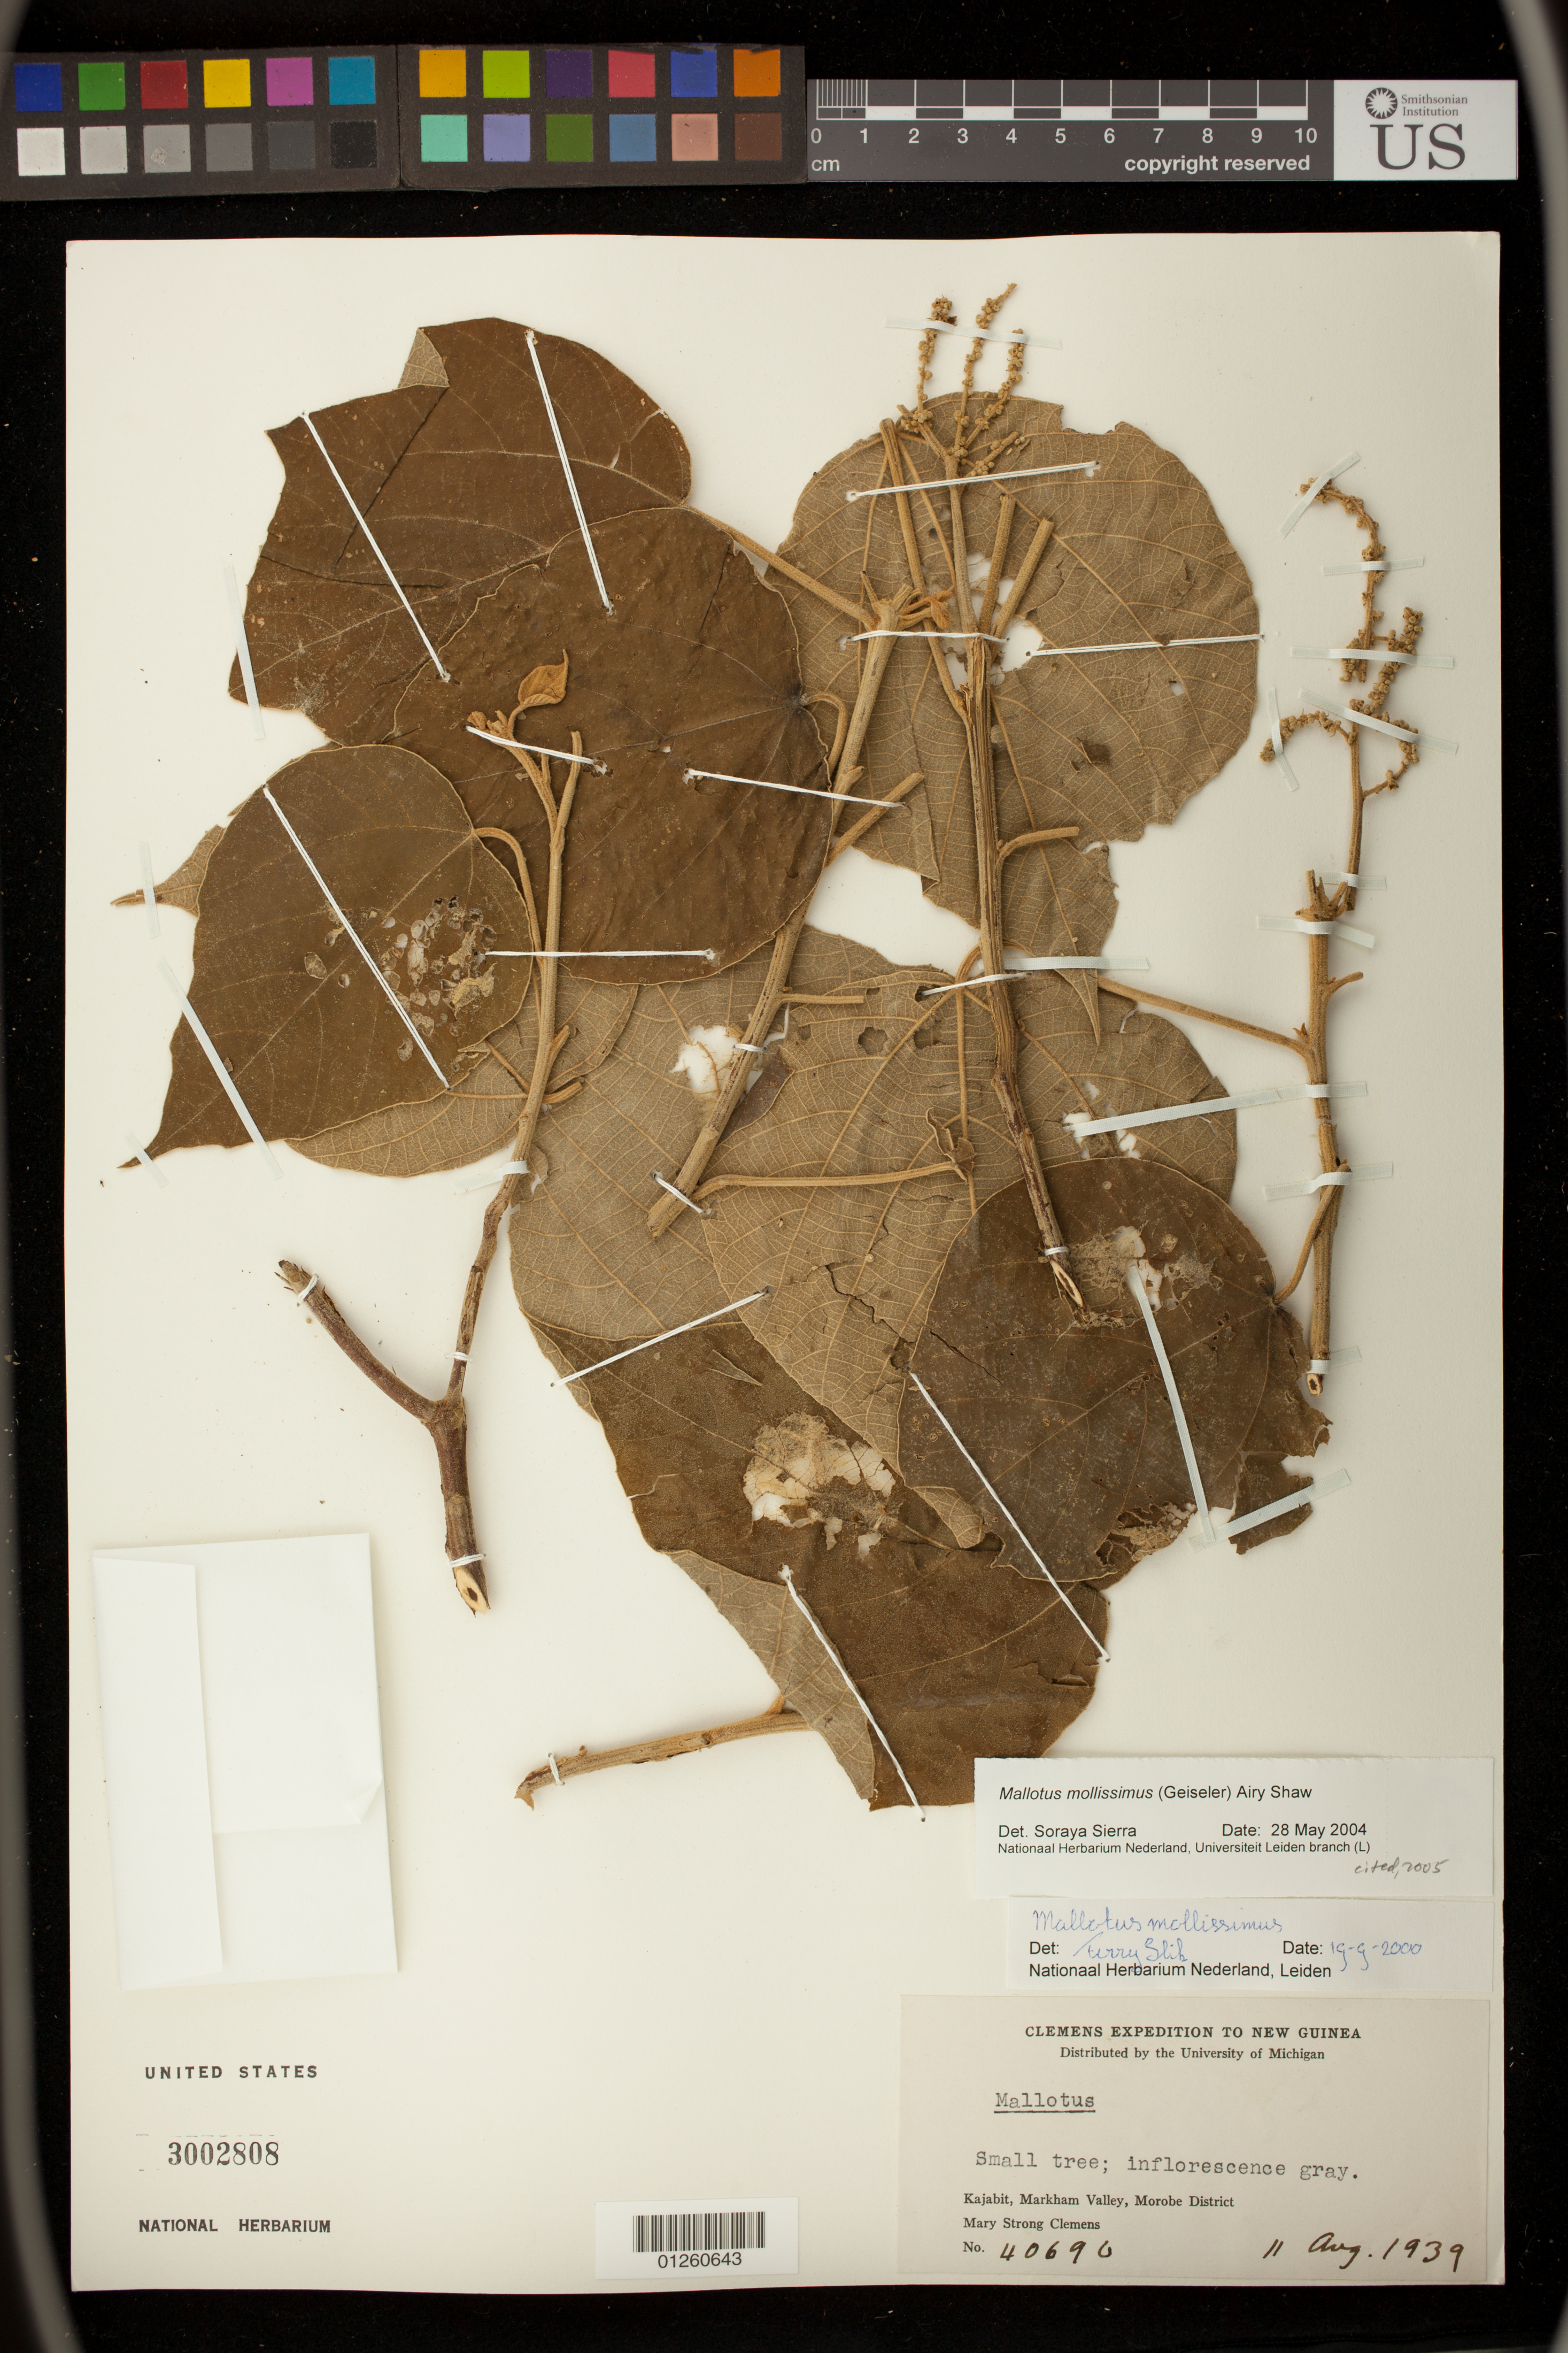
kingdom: Plantae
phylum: Tracheophyta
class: Magnoliopsida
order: Malpighiales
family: Euphorbiaceae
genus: Mallotus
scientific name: Mallotus mollissimus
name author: (Geiseler) Airy Shaw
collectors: M. S. Clemens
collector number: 40690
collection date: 1939-08-11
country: Papua New Guinea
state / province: Morobe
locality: Kajabit, Markham Valley.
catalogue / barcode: US 3002808